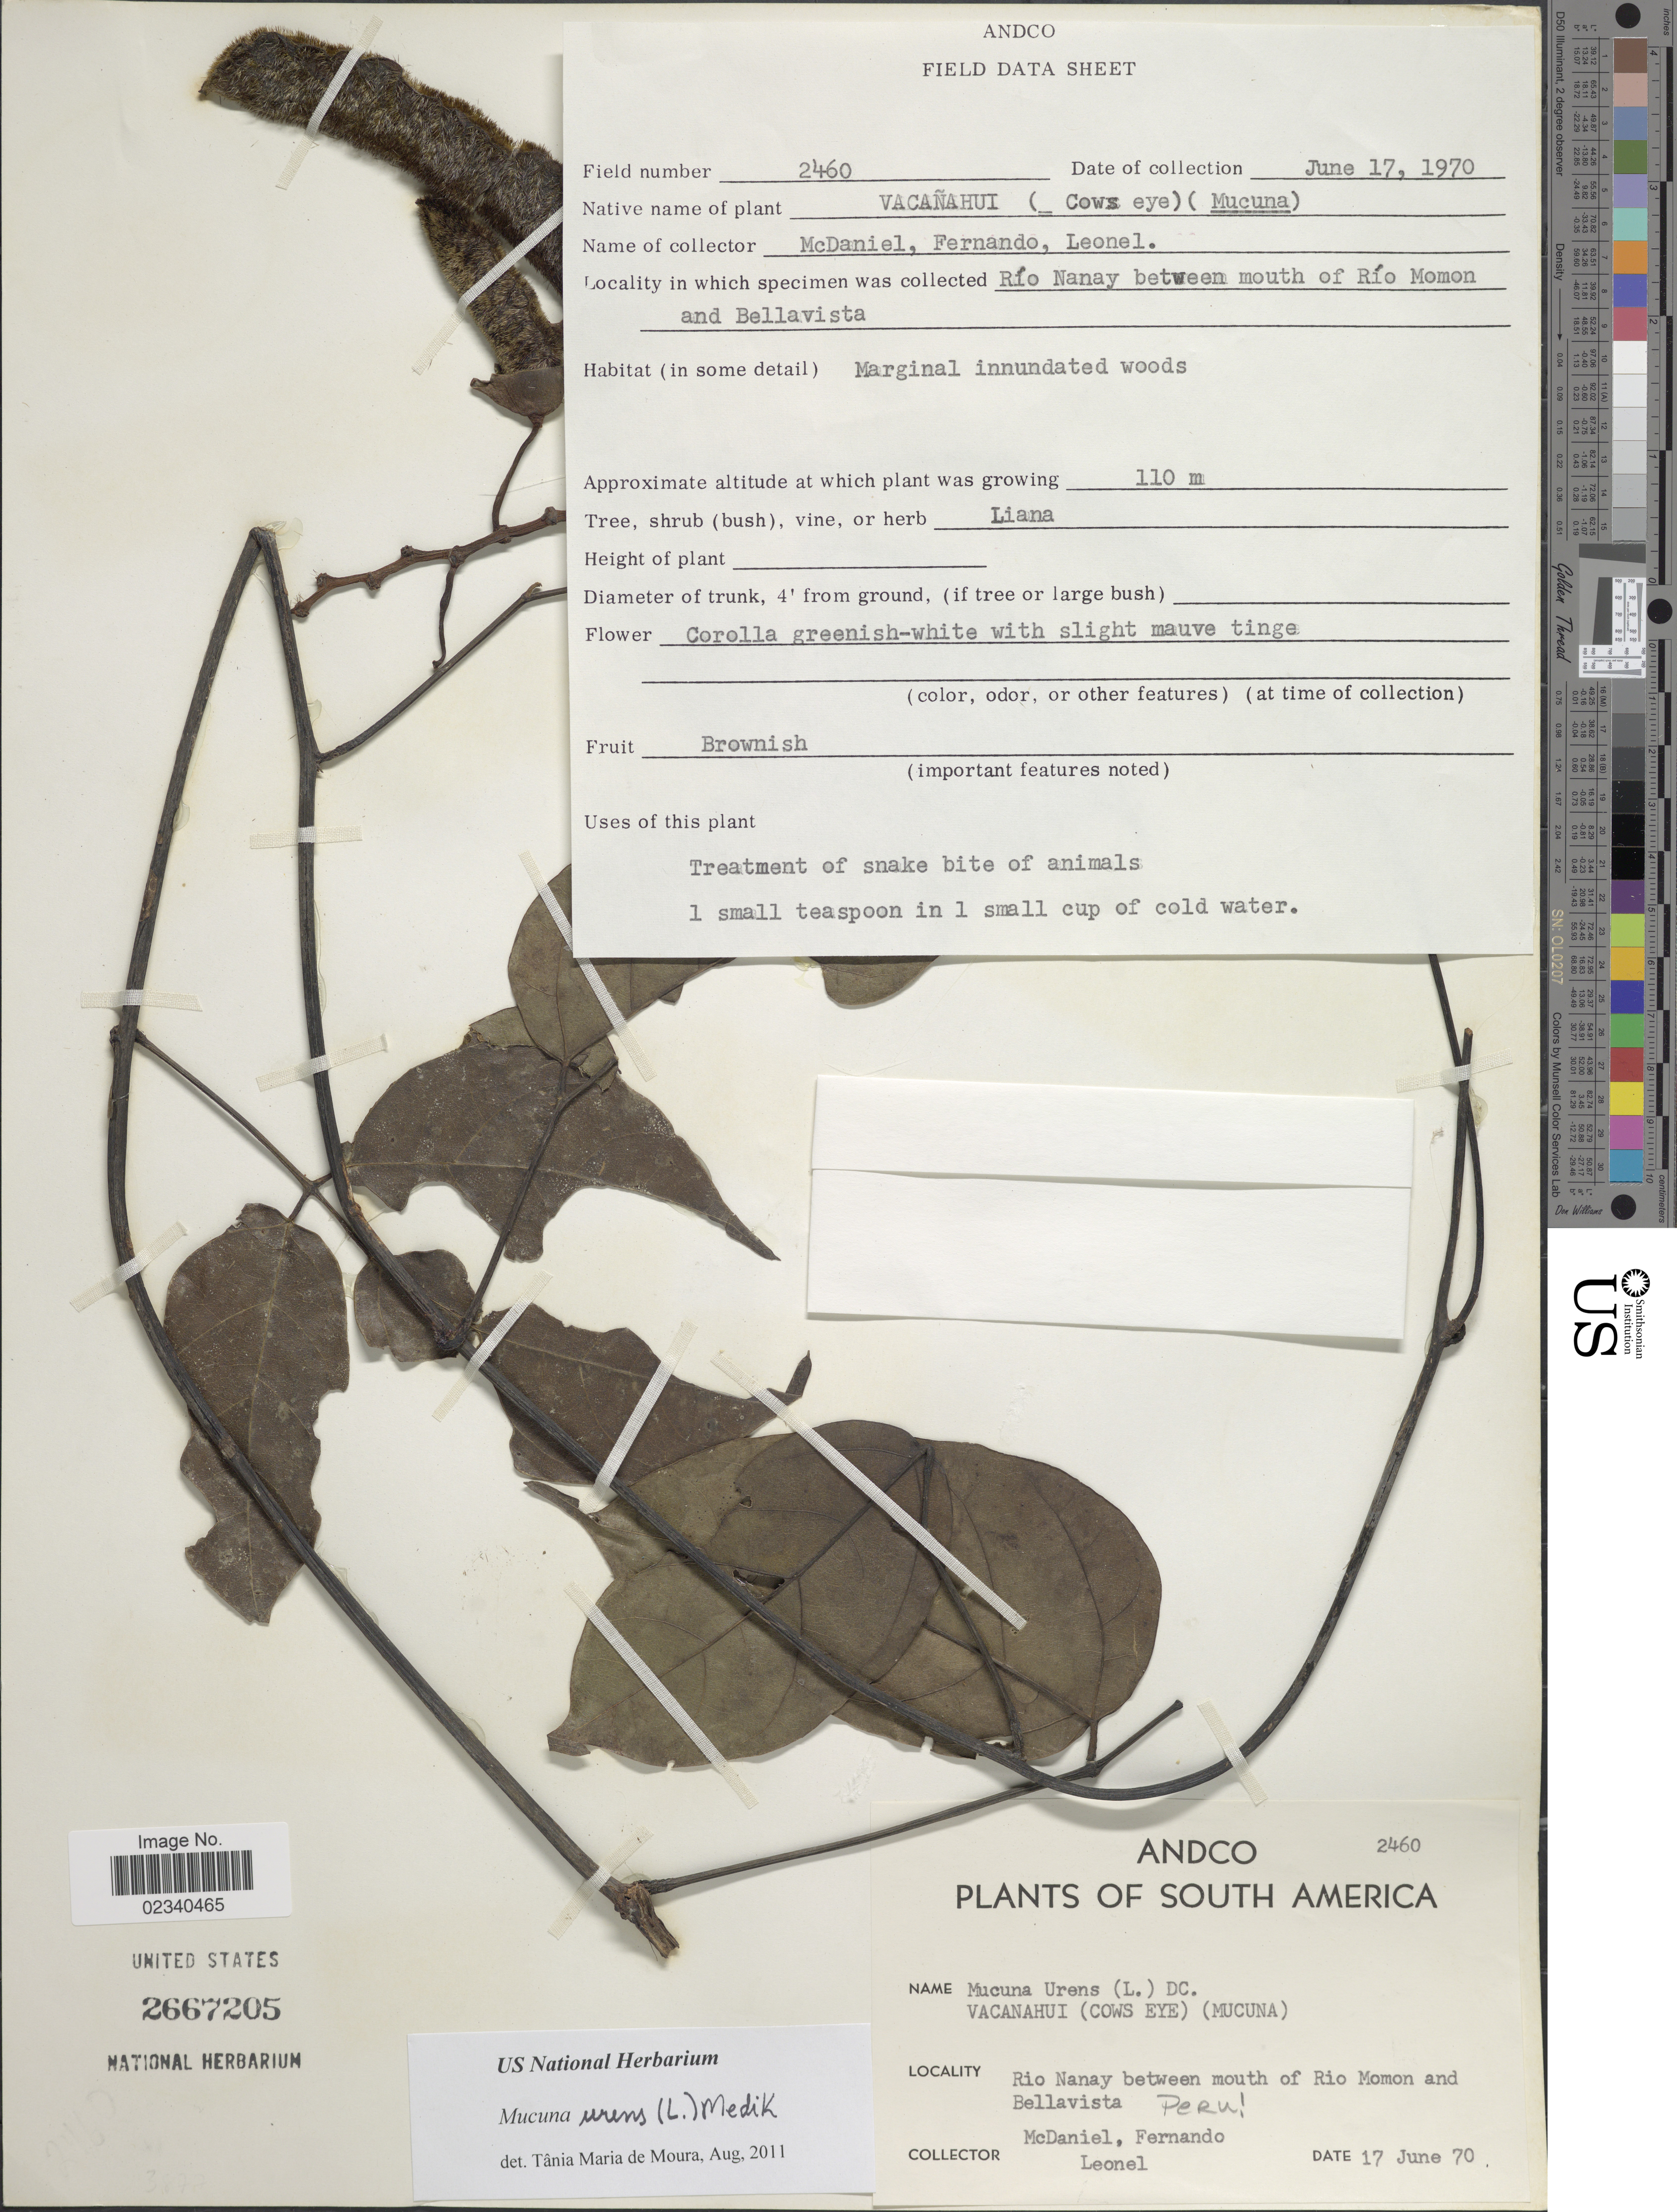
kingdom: Plantae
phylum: Tracheophyta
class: Magnoliopsida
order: Fabales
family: Fabaceae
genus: Mucuna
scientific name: Mucuna urens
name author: (L.) Medik.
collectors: -- McDaniel, -- Fernando & -- Leonel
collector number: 2460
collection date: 1970-06-17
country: Peru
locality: Rio Nanay between mouth of Rio Momon and Bellavista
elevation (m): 110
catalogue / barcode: US 2667205